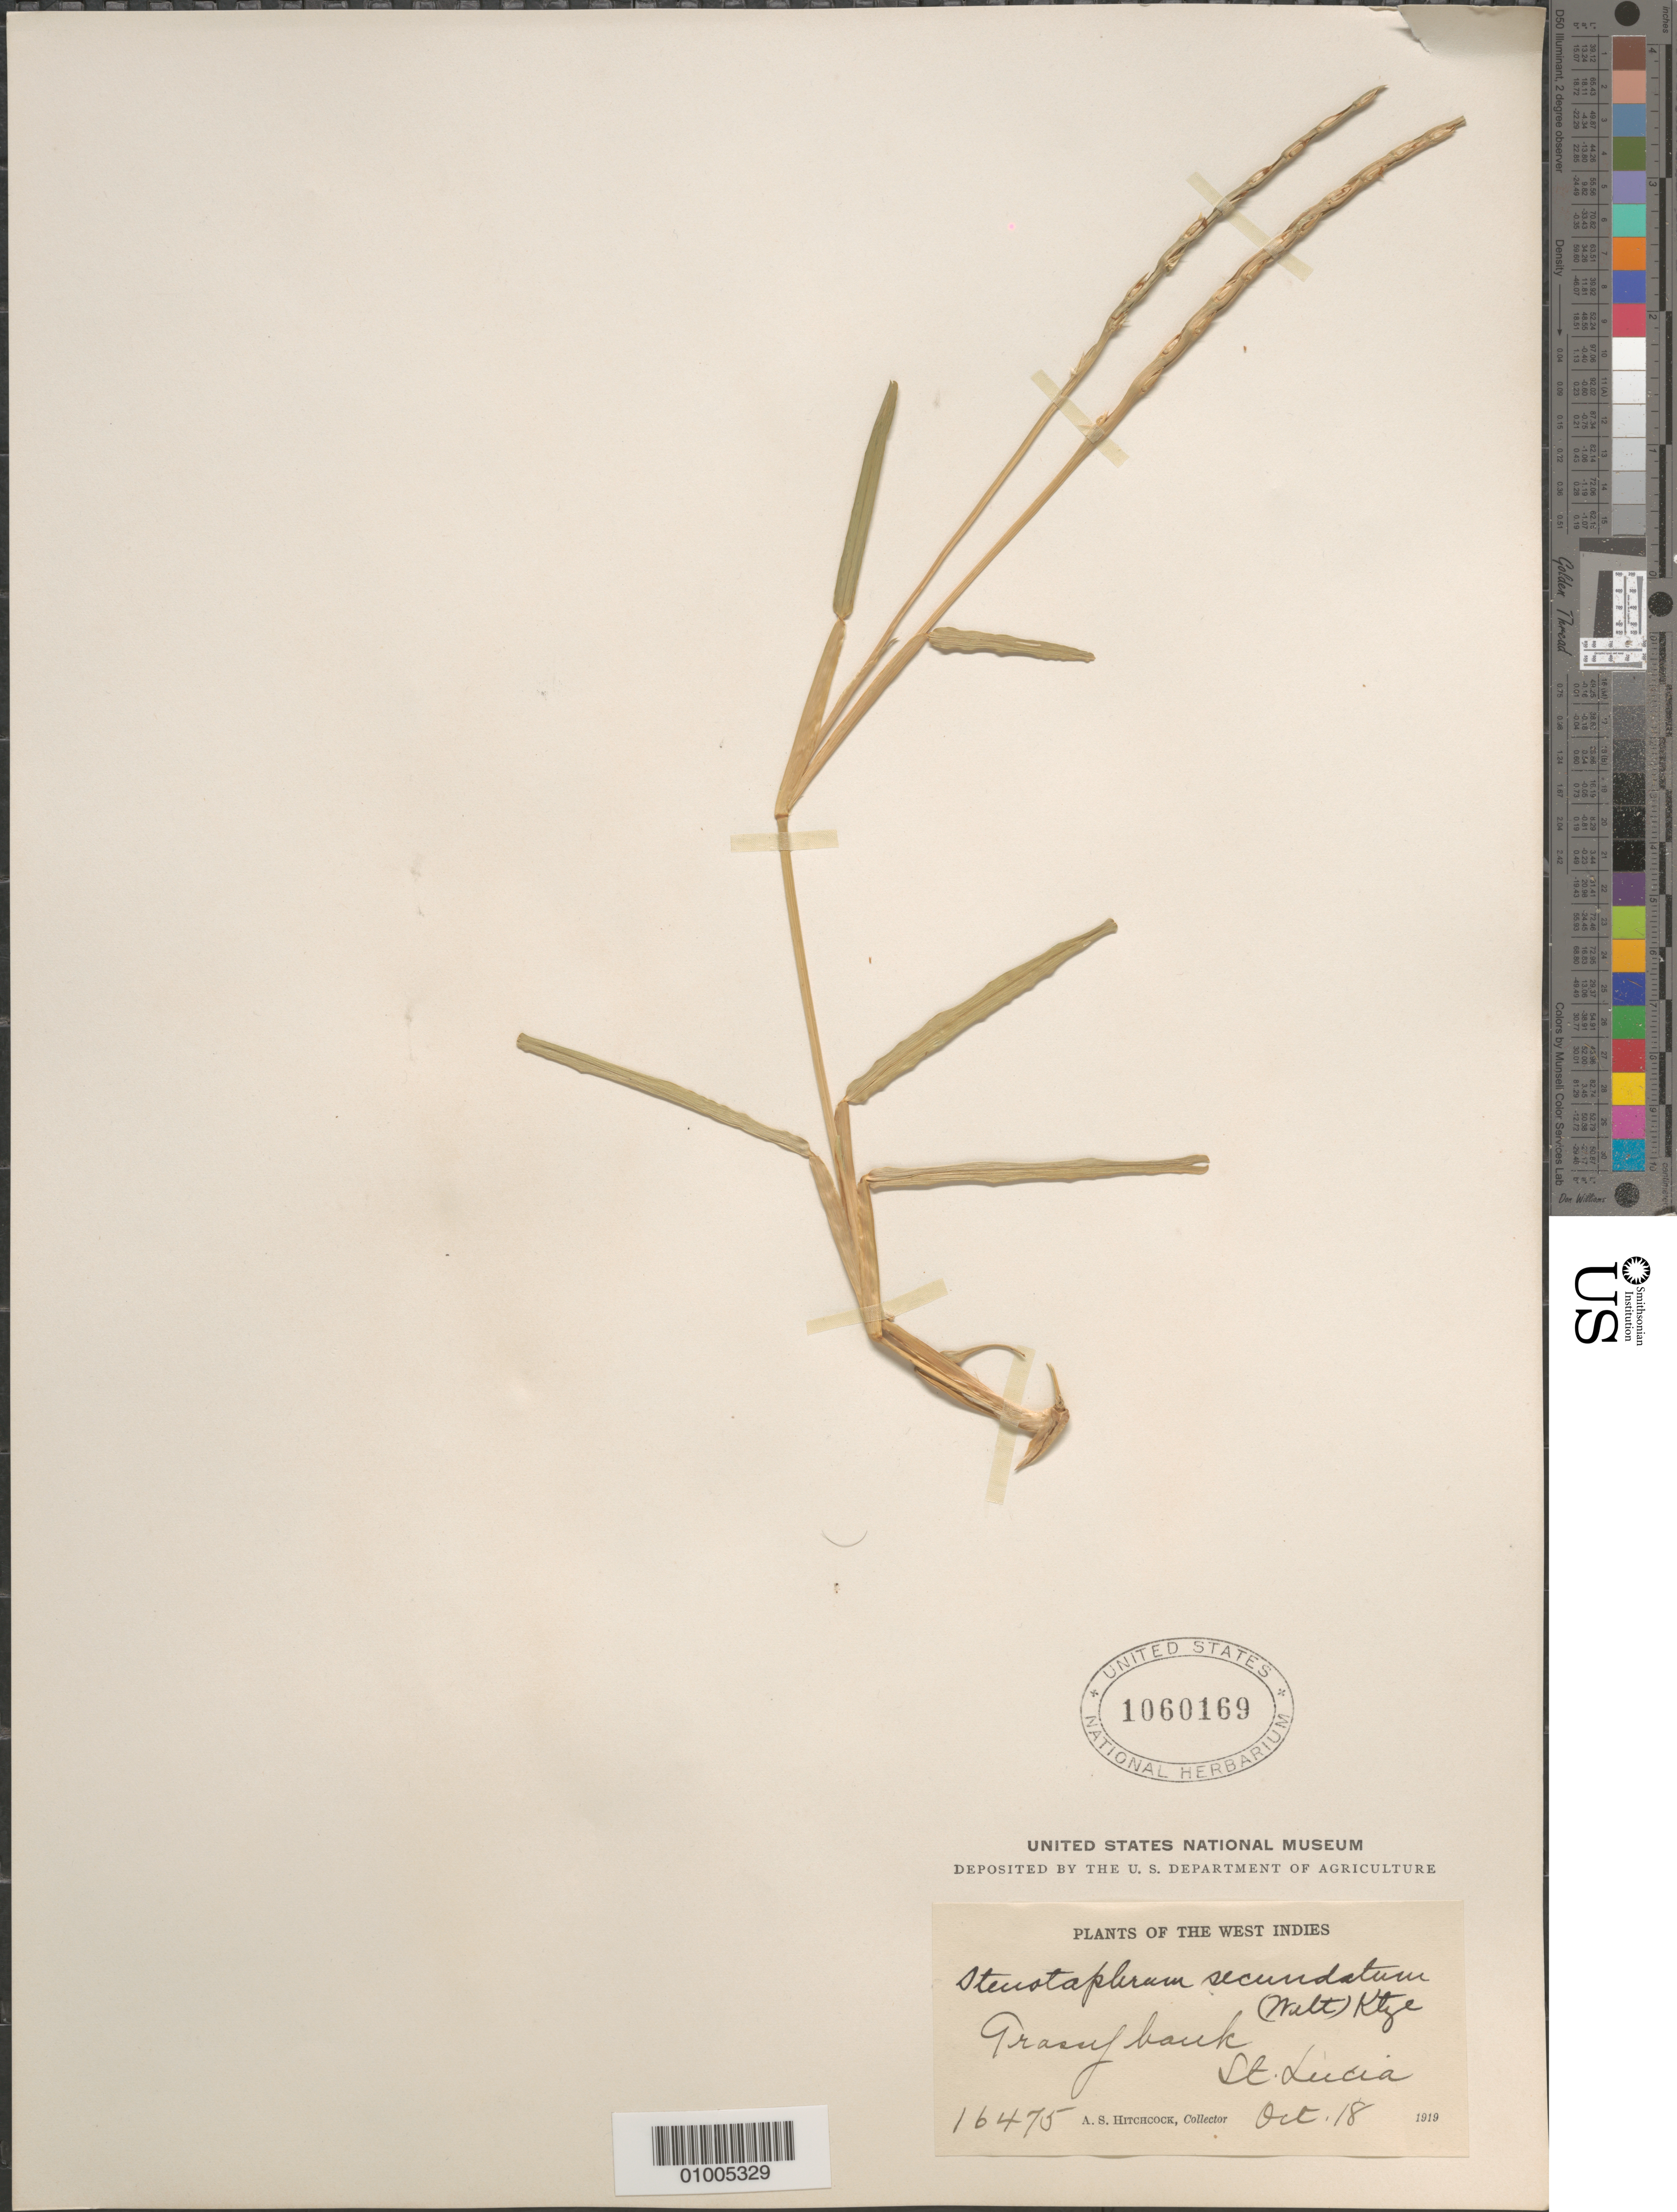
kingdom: Plantae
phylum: Tracheophyta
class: Liliopsida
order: Poales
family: Poaceae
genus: Stenotaphrum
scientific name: Stenotaphrum secundatum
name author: (Walter) Kuntze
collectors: A. S. Hitchcock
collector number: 16475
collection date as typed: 18 Oct 1919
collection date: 1919-10-18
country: St. Lucia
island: St. Lucia I.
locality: Grassy bank.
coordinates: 0 N, 0 E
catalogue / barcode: US 1060169